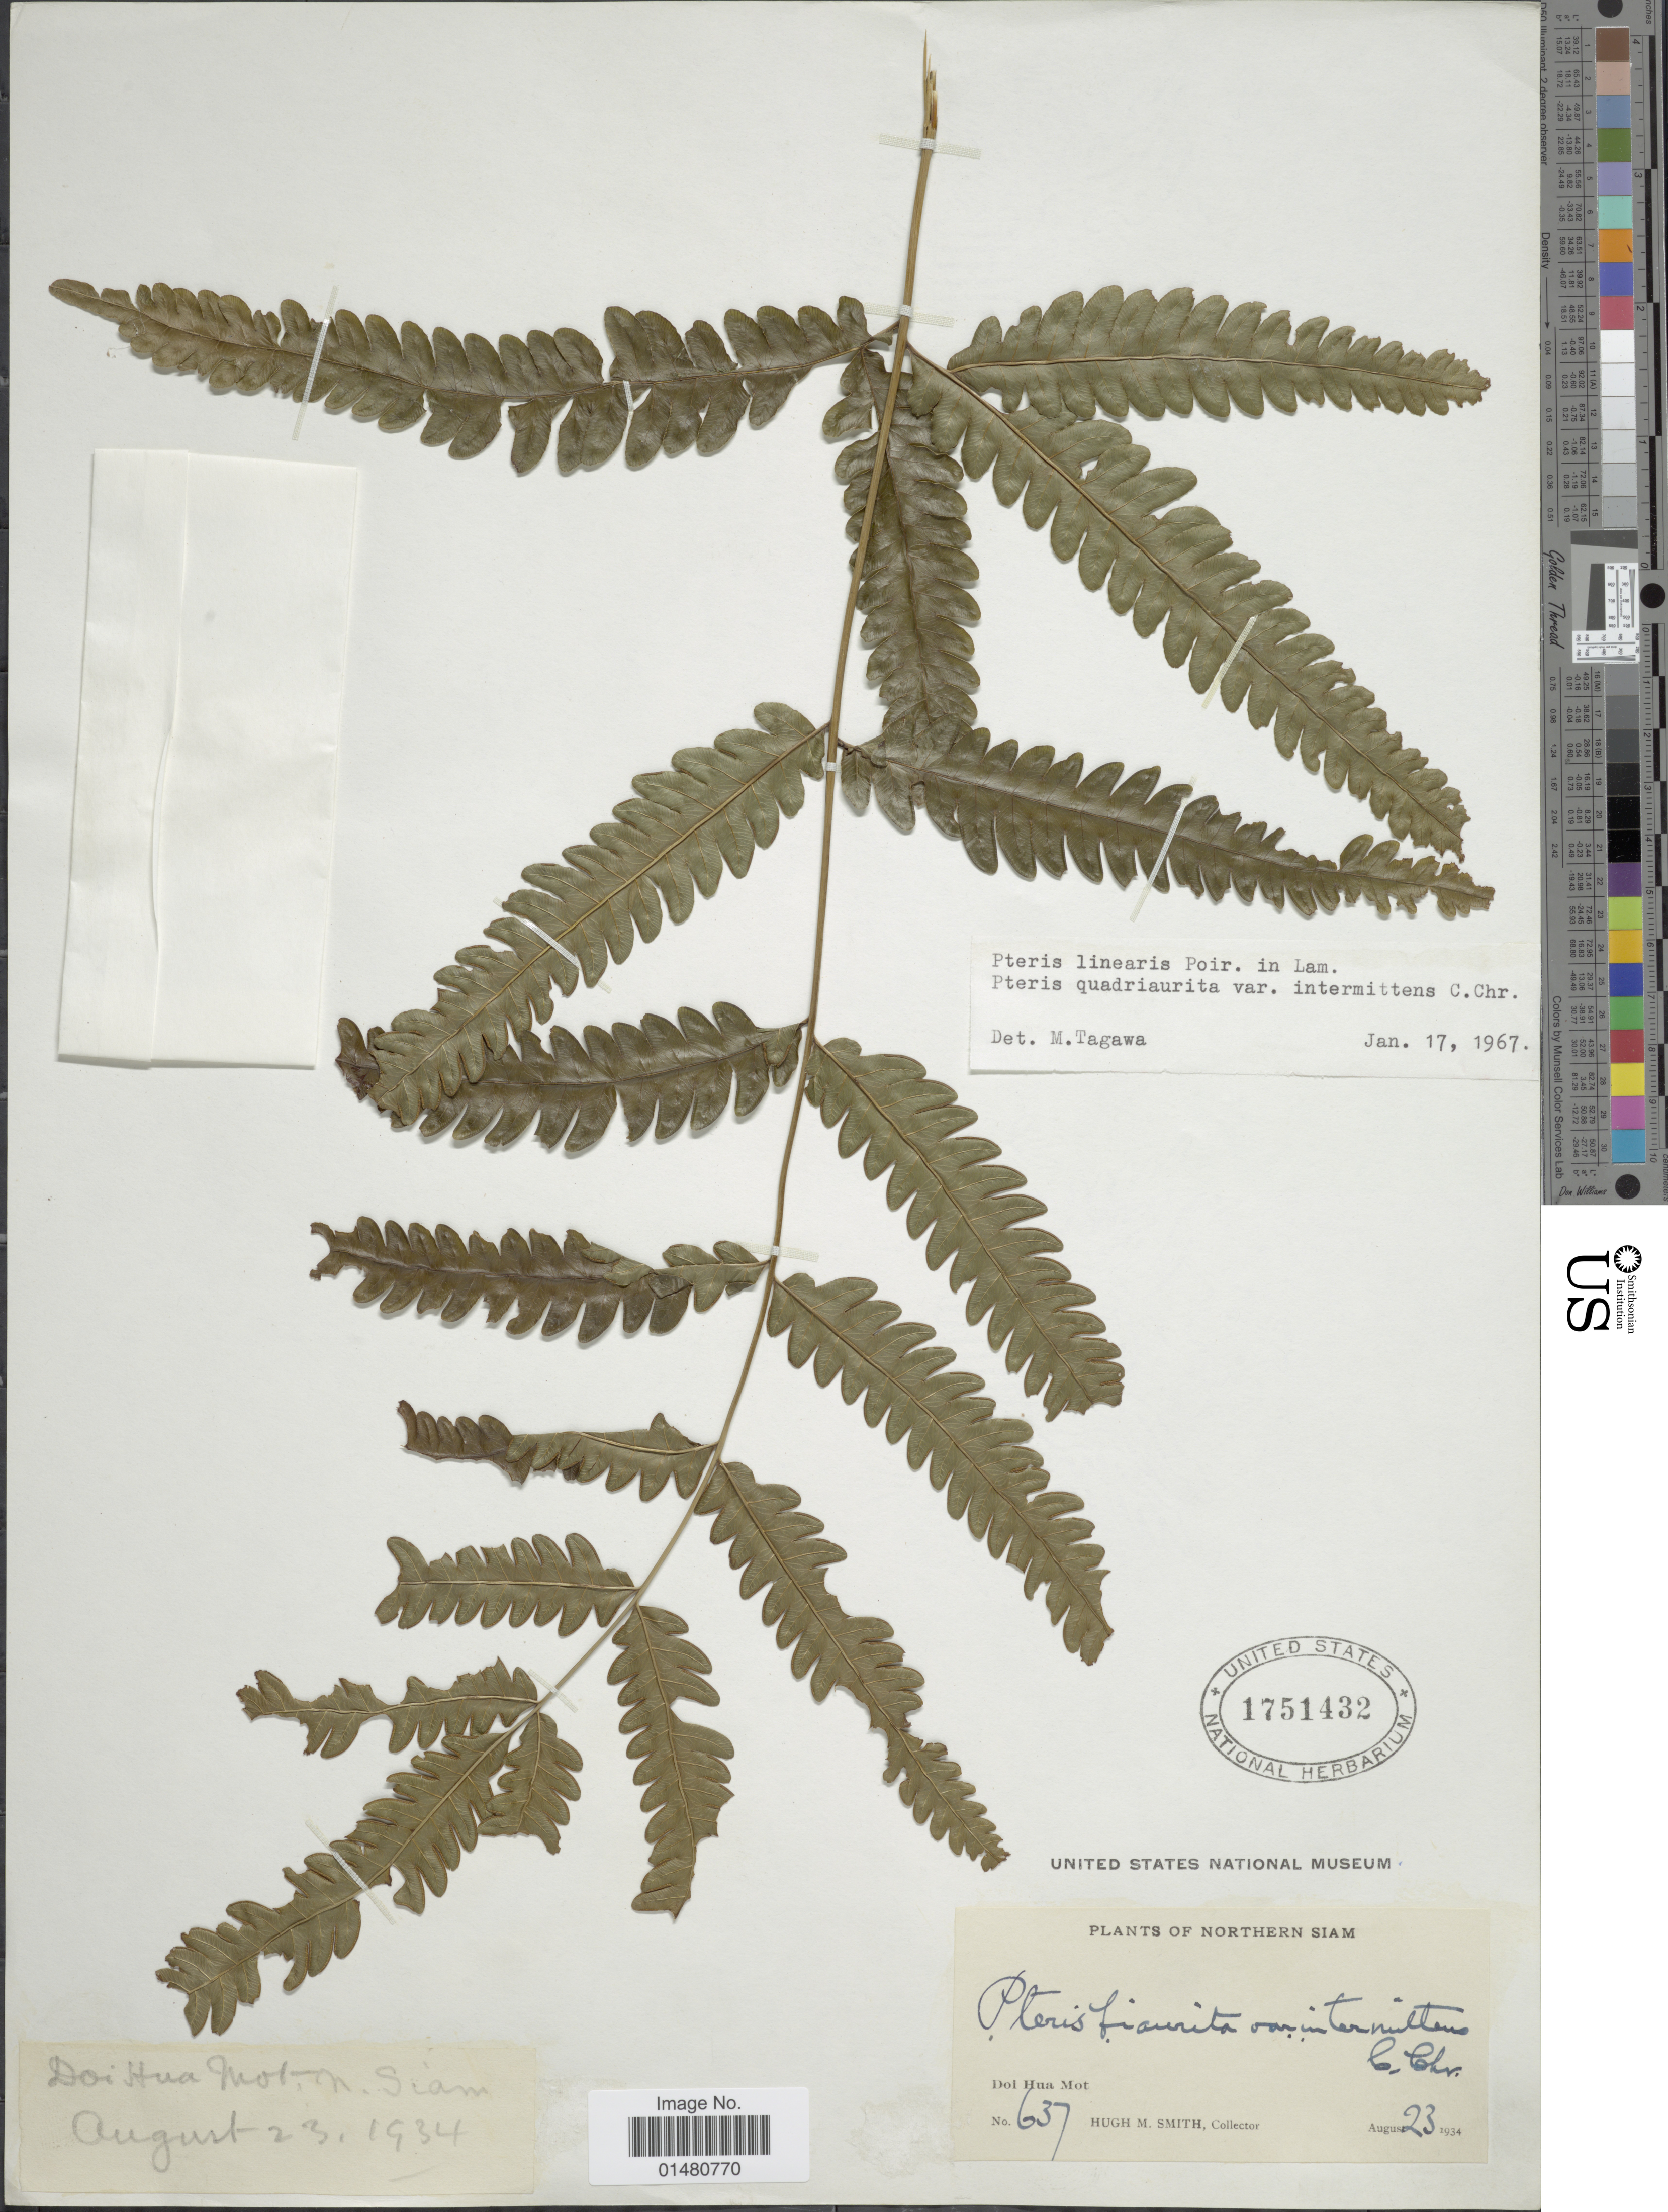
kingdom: Plantae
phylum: Tracheophyta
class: Polypodiopsida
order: Polypodiales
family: Pteridaceae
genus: Pteris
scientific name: Pteris linearis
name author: Poir.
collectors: H. M. Smith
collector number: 637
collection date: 1934-08-23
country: Thailand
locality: Northern Siam, Doi Hua Mot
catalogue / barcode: US 1751432